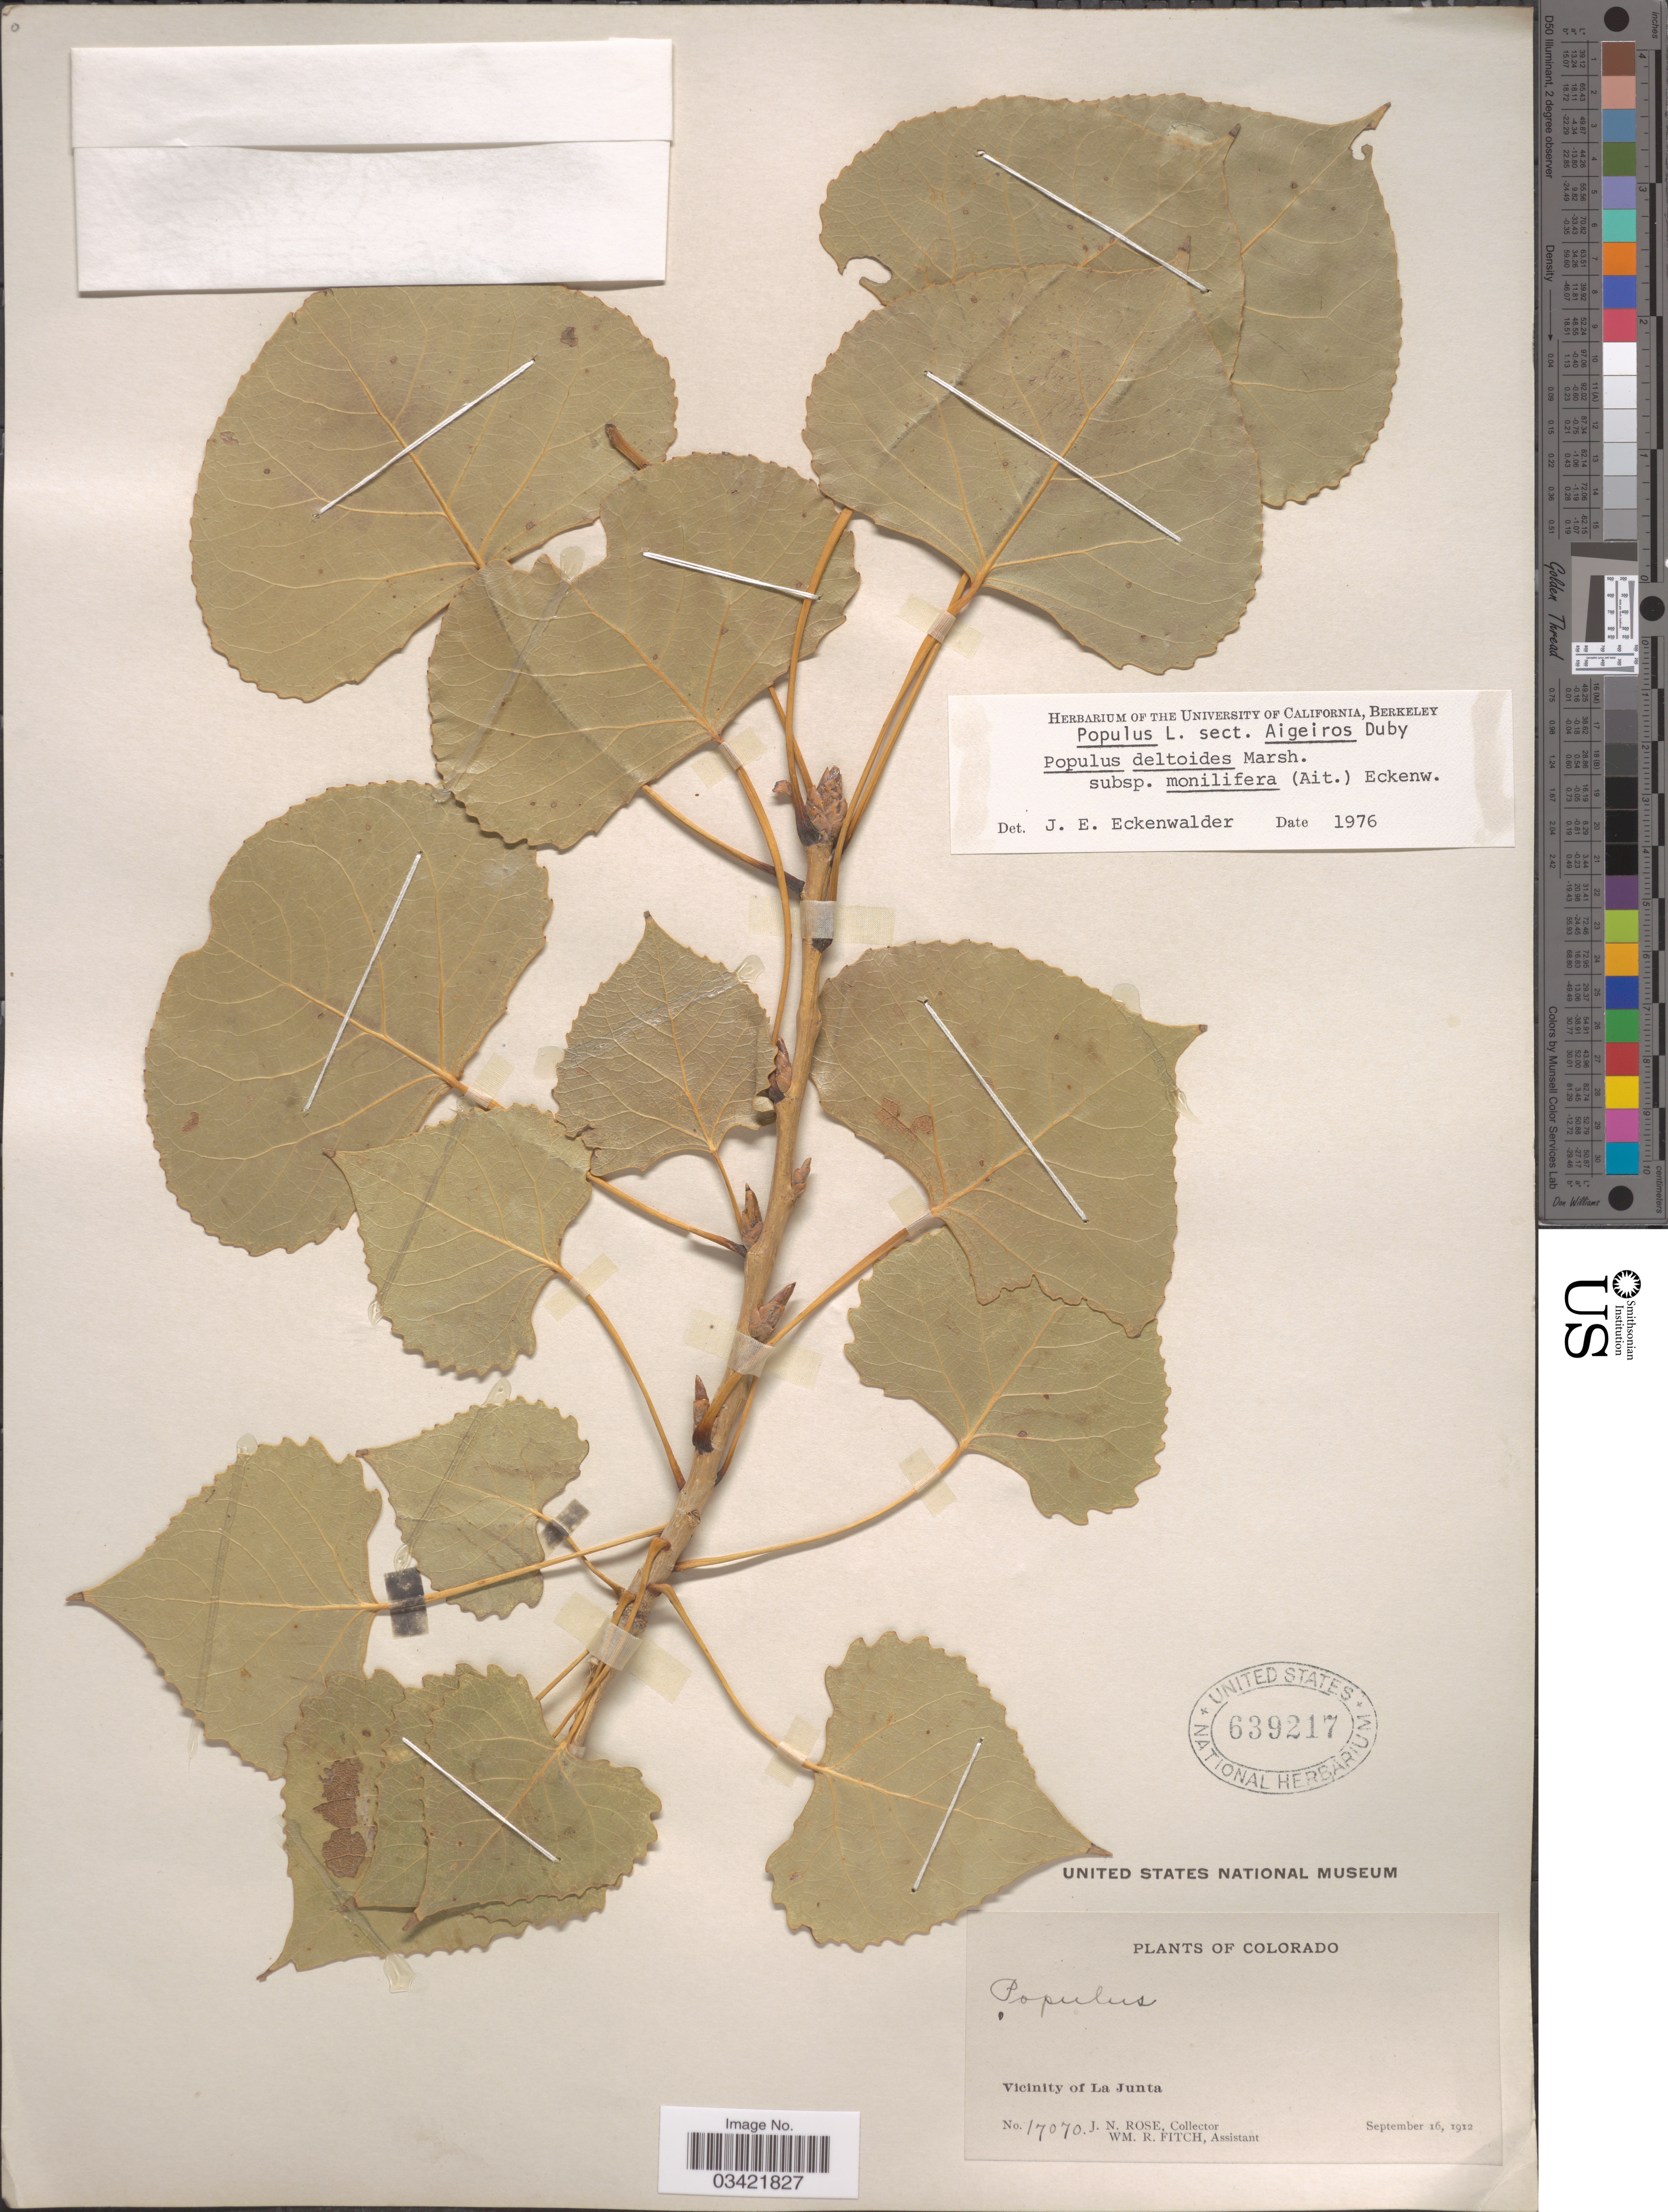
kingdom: Plantae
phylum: Tracheophyta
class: Magnoliopsida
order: Malpighiales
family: Salicaceae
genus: Populus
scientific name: Populus deltoides subsp. monilifera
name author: (Aiton) Eckenw.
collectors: J. N. Rose & W. R. Fitch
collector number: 17070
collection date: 1912-09-16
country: United States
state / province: Colorado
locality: Vicinity of La Junta.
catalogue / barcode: US 639217